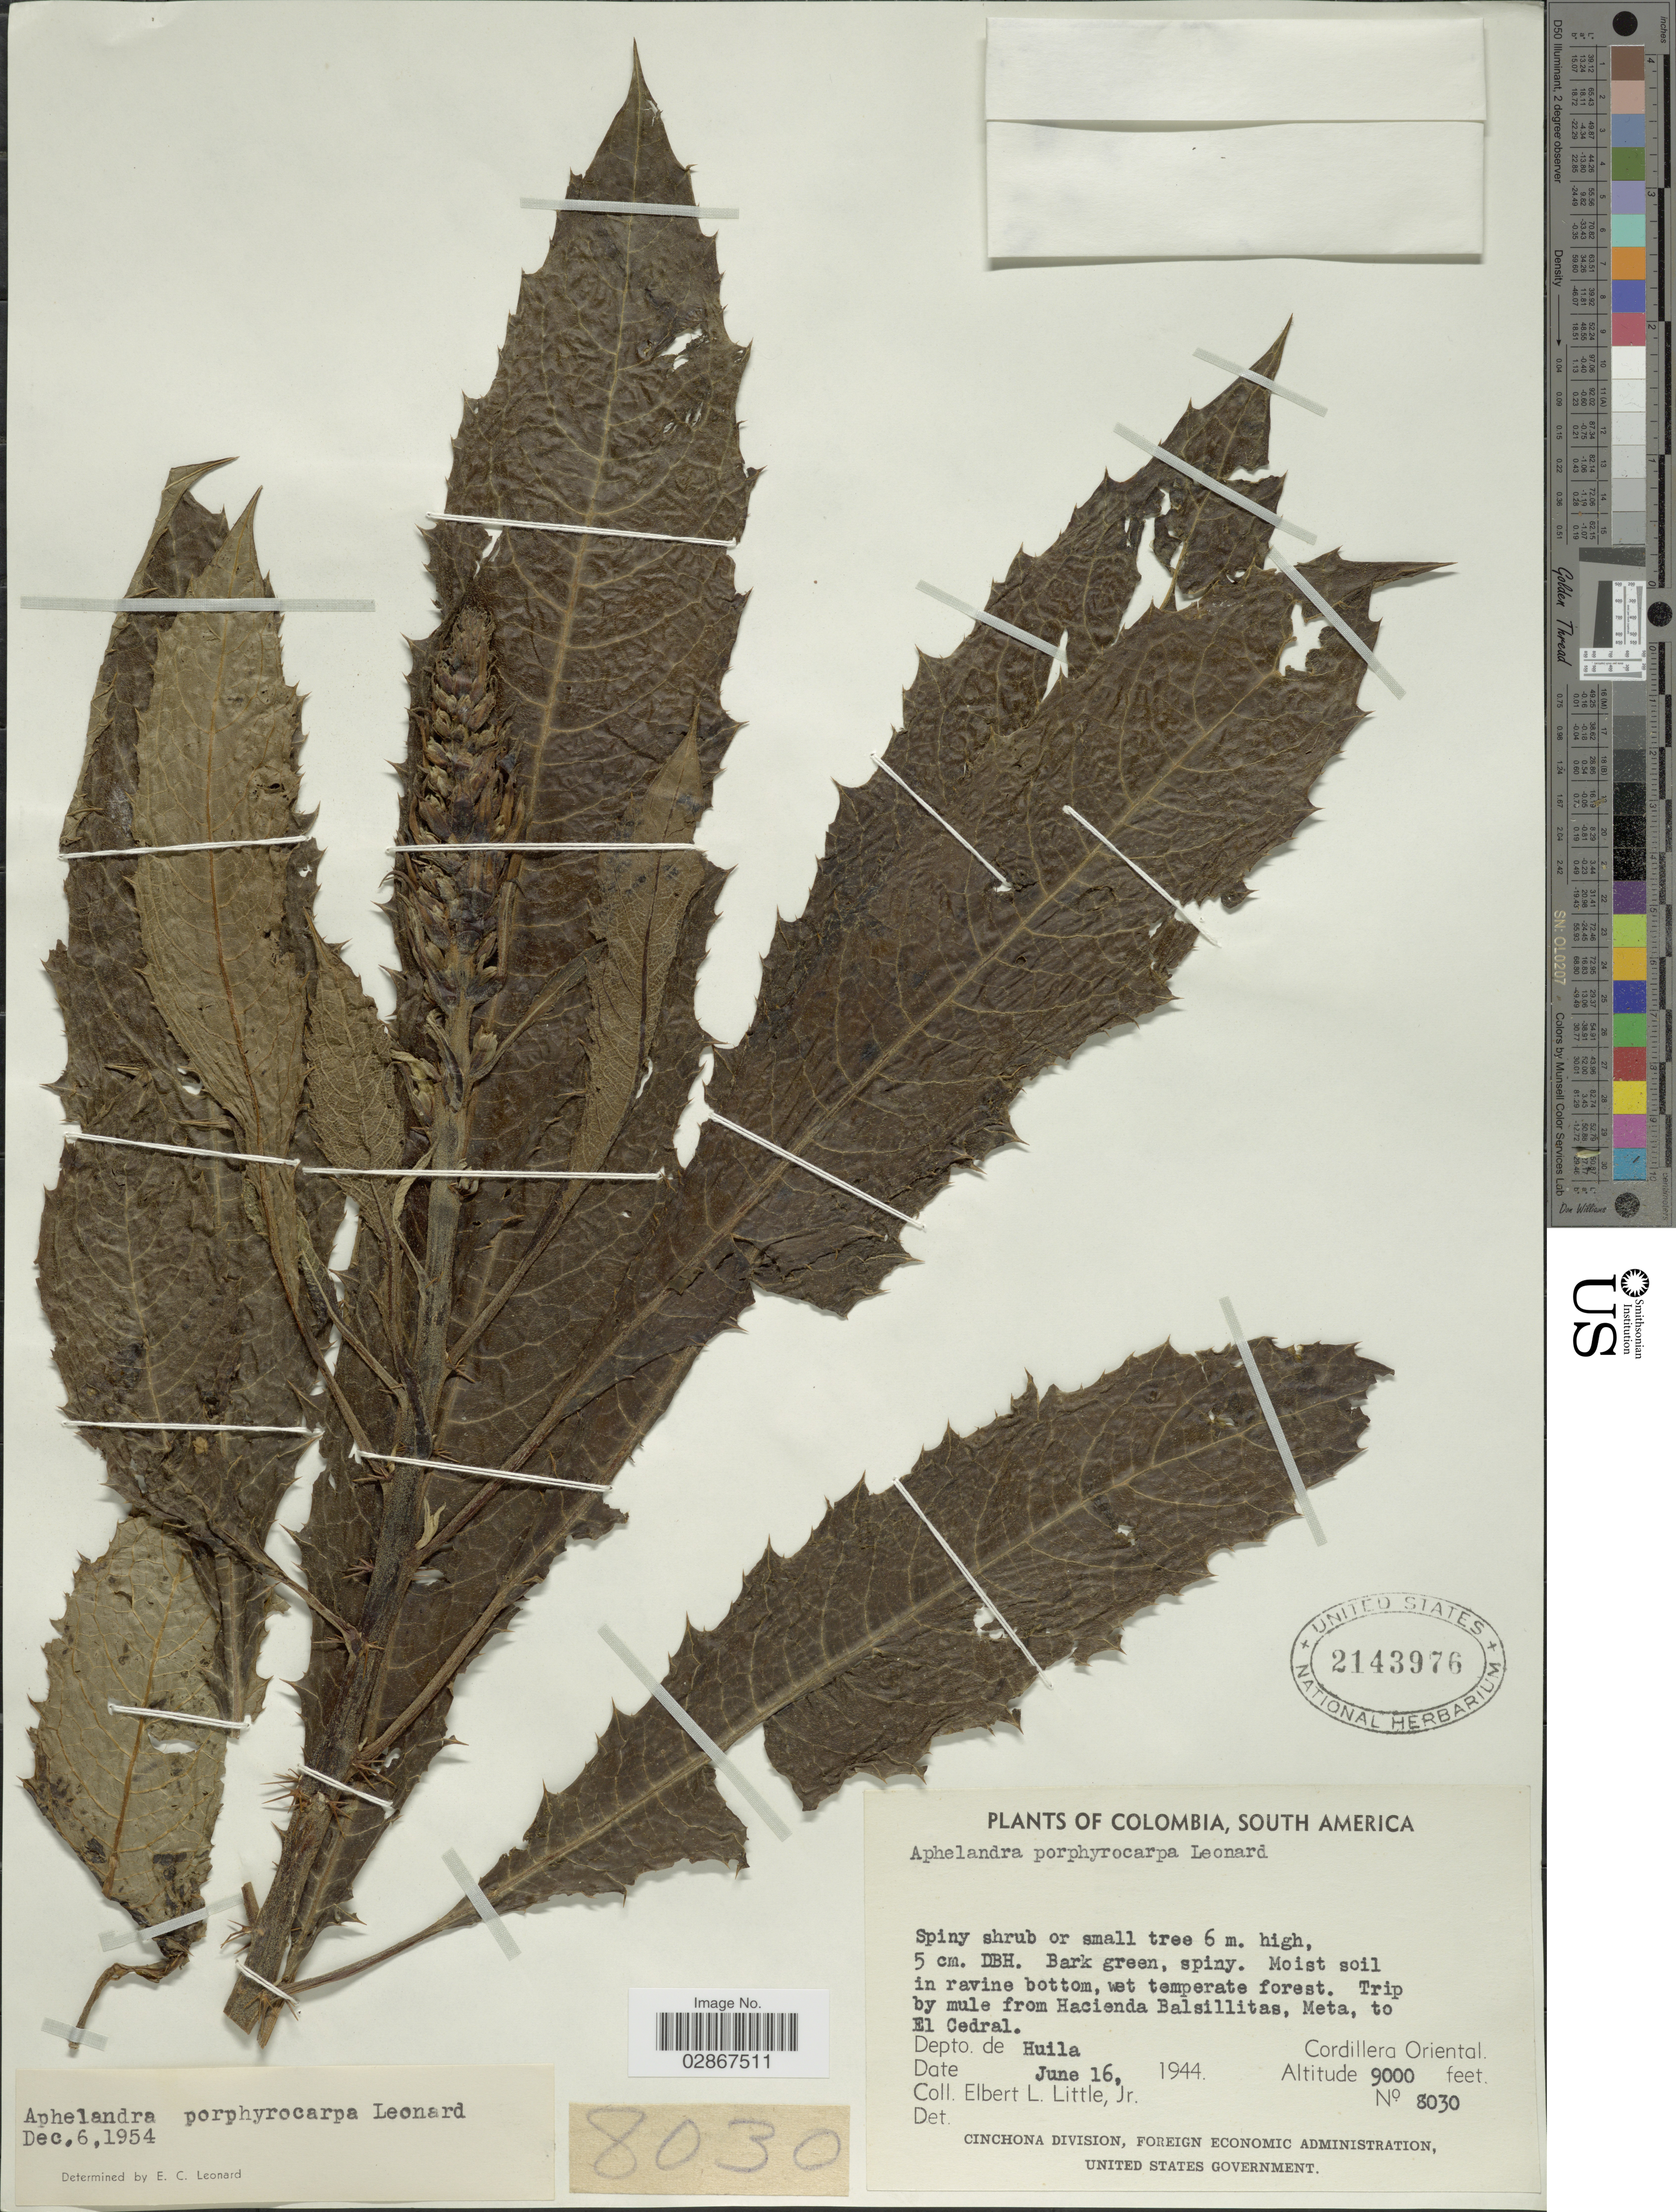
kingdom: Plantae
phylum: Tracheophyta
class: Magnoliopsida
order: Lamiales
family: Acanthaceae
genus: Aphelandra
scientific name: Aphelandra porphyrocarpa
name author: Leonard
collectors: E. L. Little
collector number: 8030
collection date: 1944-06-16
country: Colombia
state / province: Huila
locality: Trip by mule from Hacienda Balsillitas, Meta, to El Cedral. Depto. de Huila. Cordillera Oriental.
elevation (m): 2743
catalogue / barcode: US 2143976